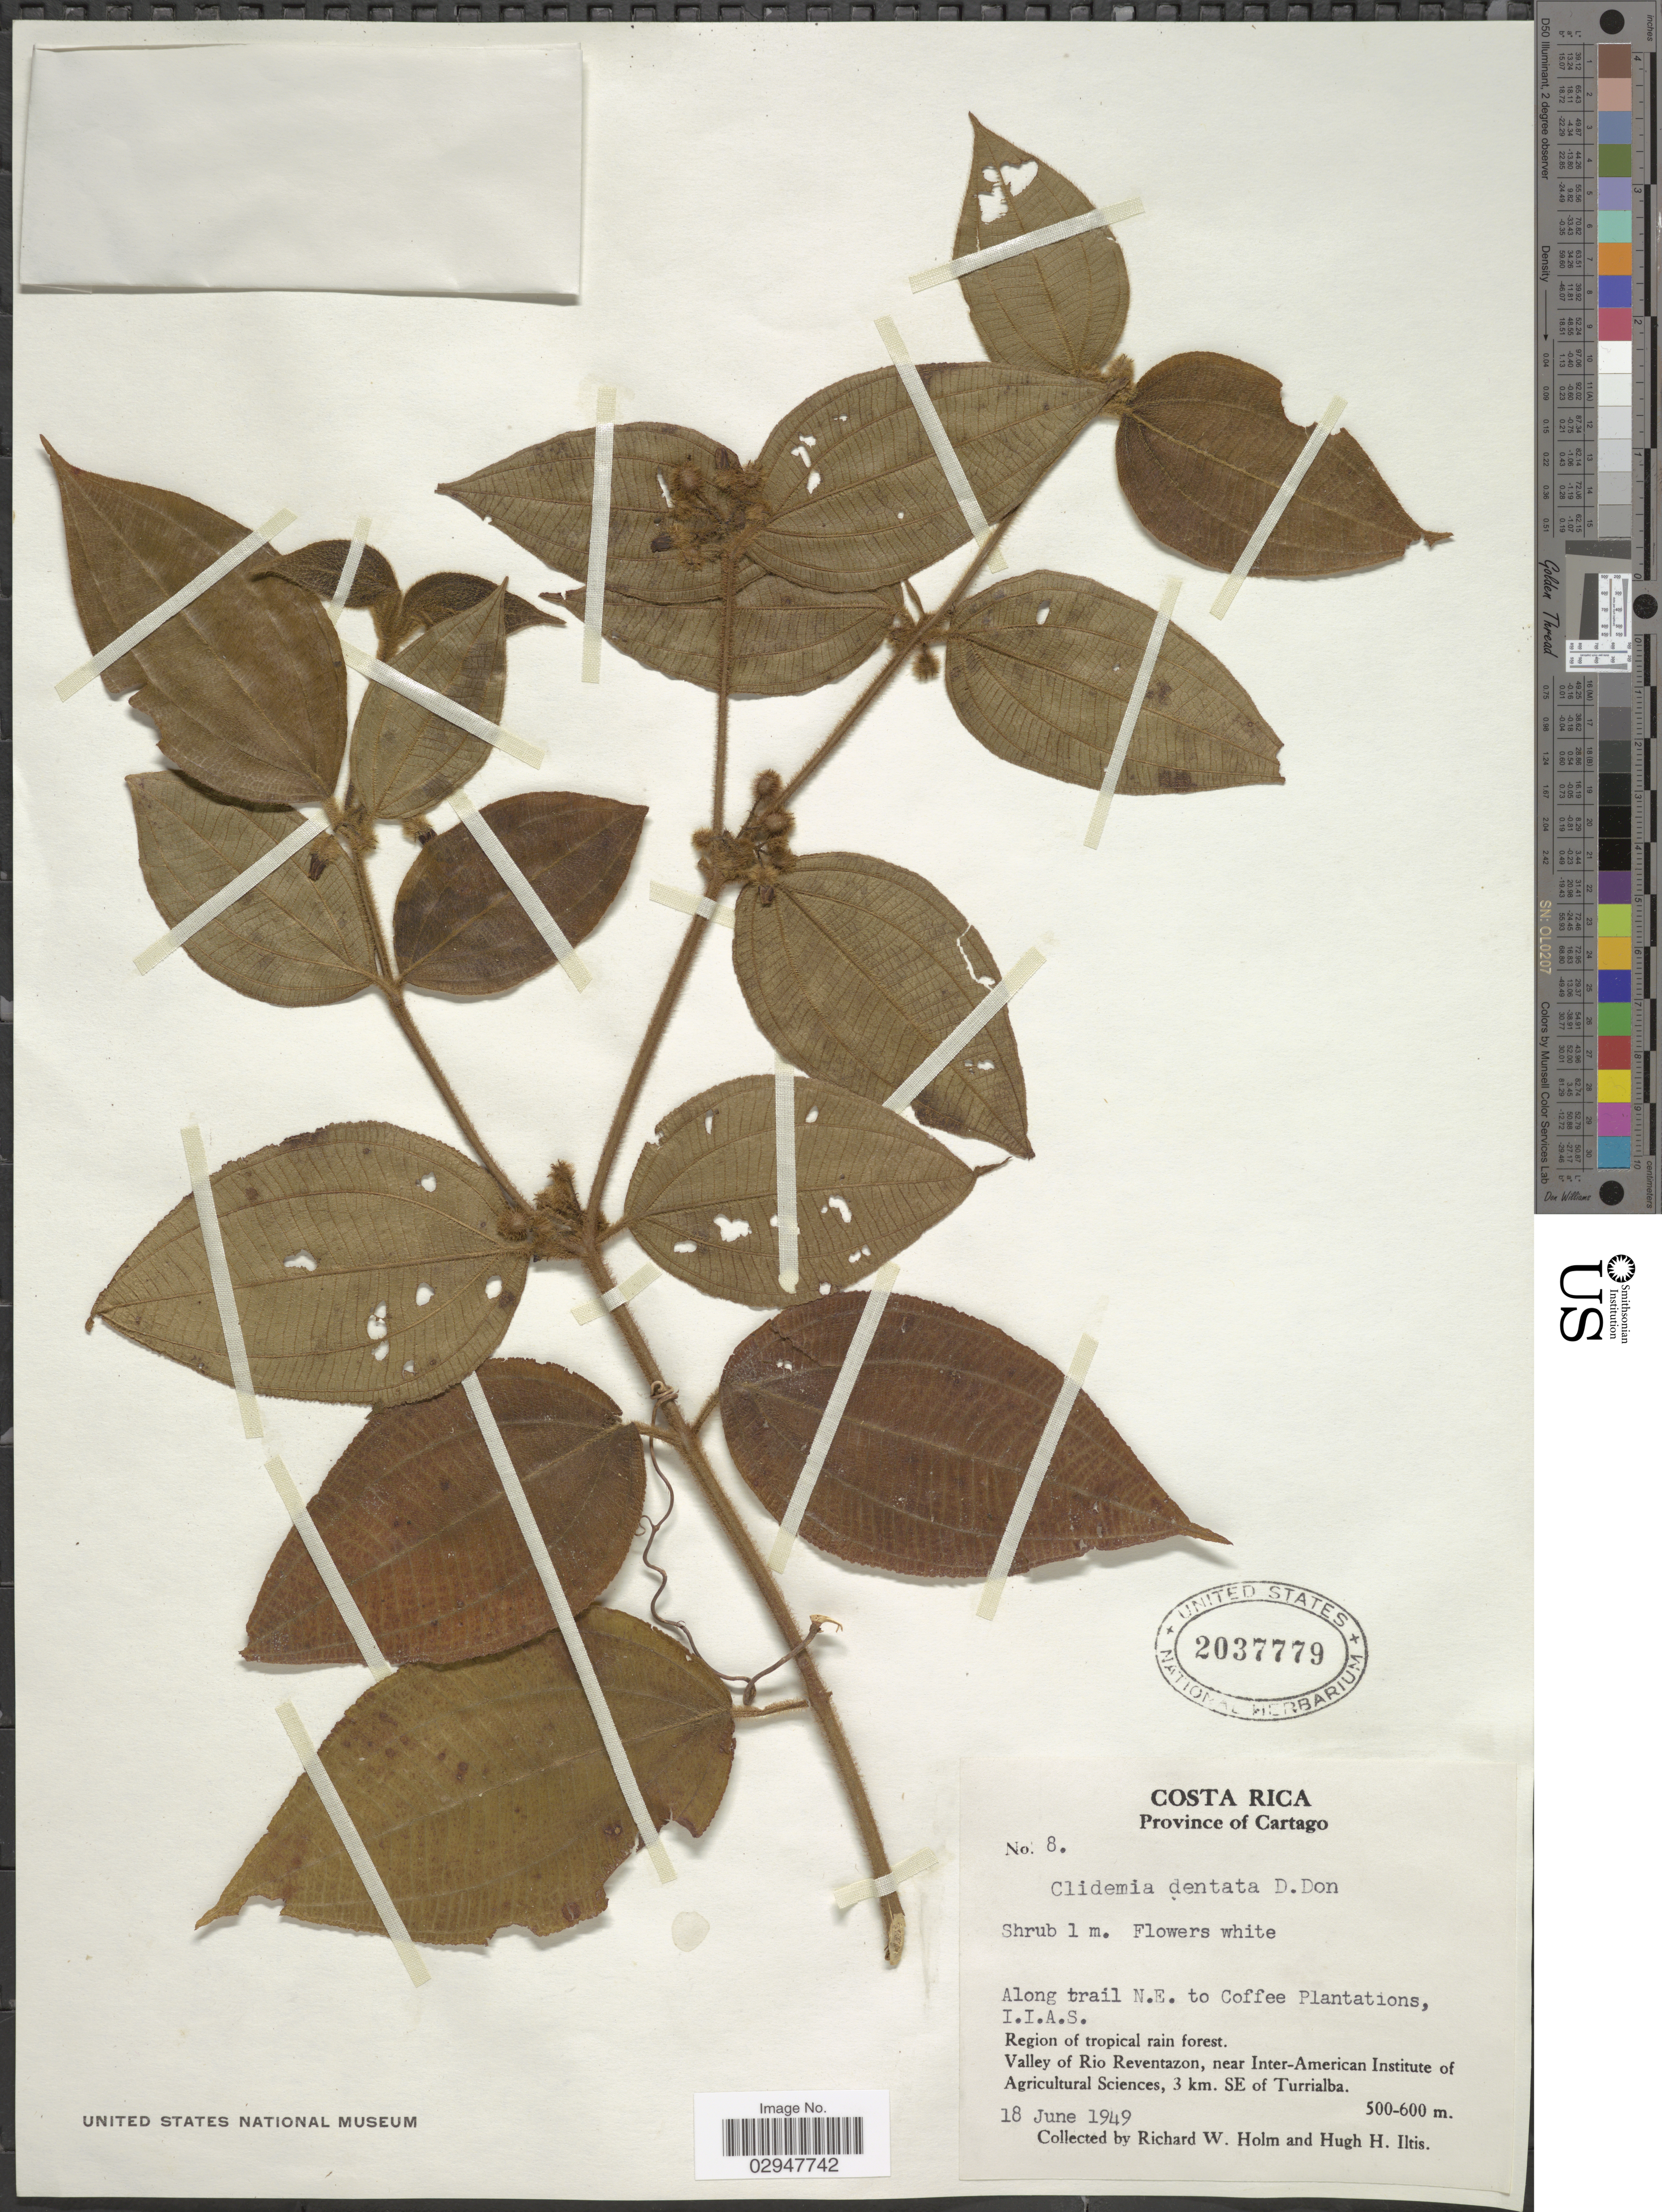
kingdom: Plantae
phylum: Tracheophyta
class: Magnoliopsida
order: Myrtales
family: Melastomataceae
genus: Clidemia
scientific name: Clidemia dentata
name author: D. Don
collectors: R. W. Holm & H. H. Iltis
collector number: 8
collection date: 1949-06-18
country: Costa Rica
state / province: Cartago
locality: Along trail N.E. to Coffee Plantations, I.I.A.S., Region of tropical rain forest, Valley of Rio Reventazon, near Inter-American Institute of Agricultural Sciences, 3 km. SE of Turrialba.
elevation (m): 500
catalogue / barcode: US 2037779